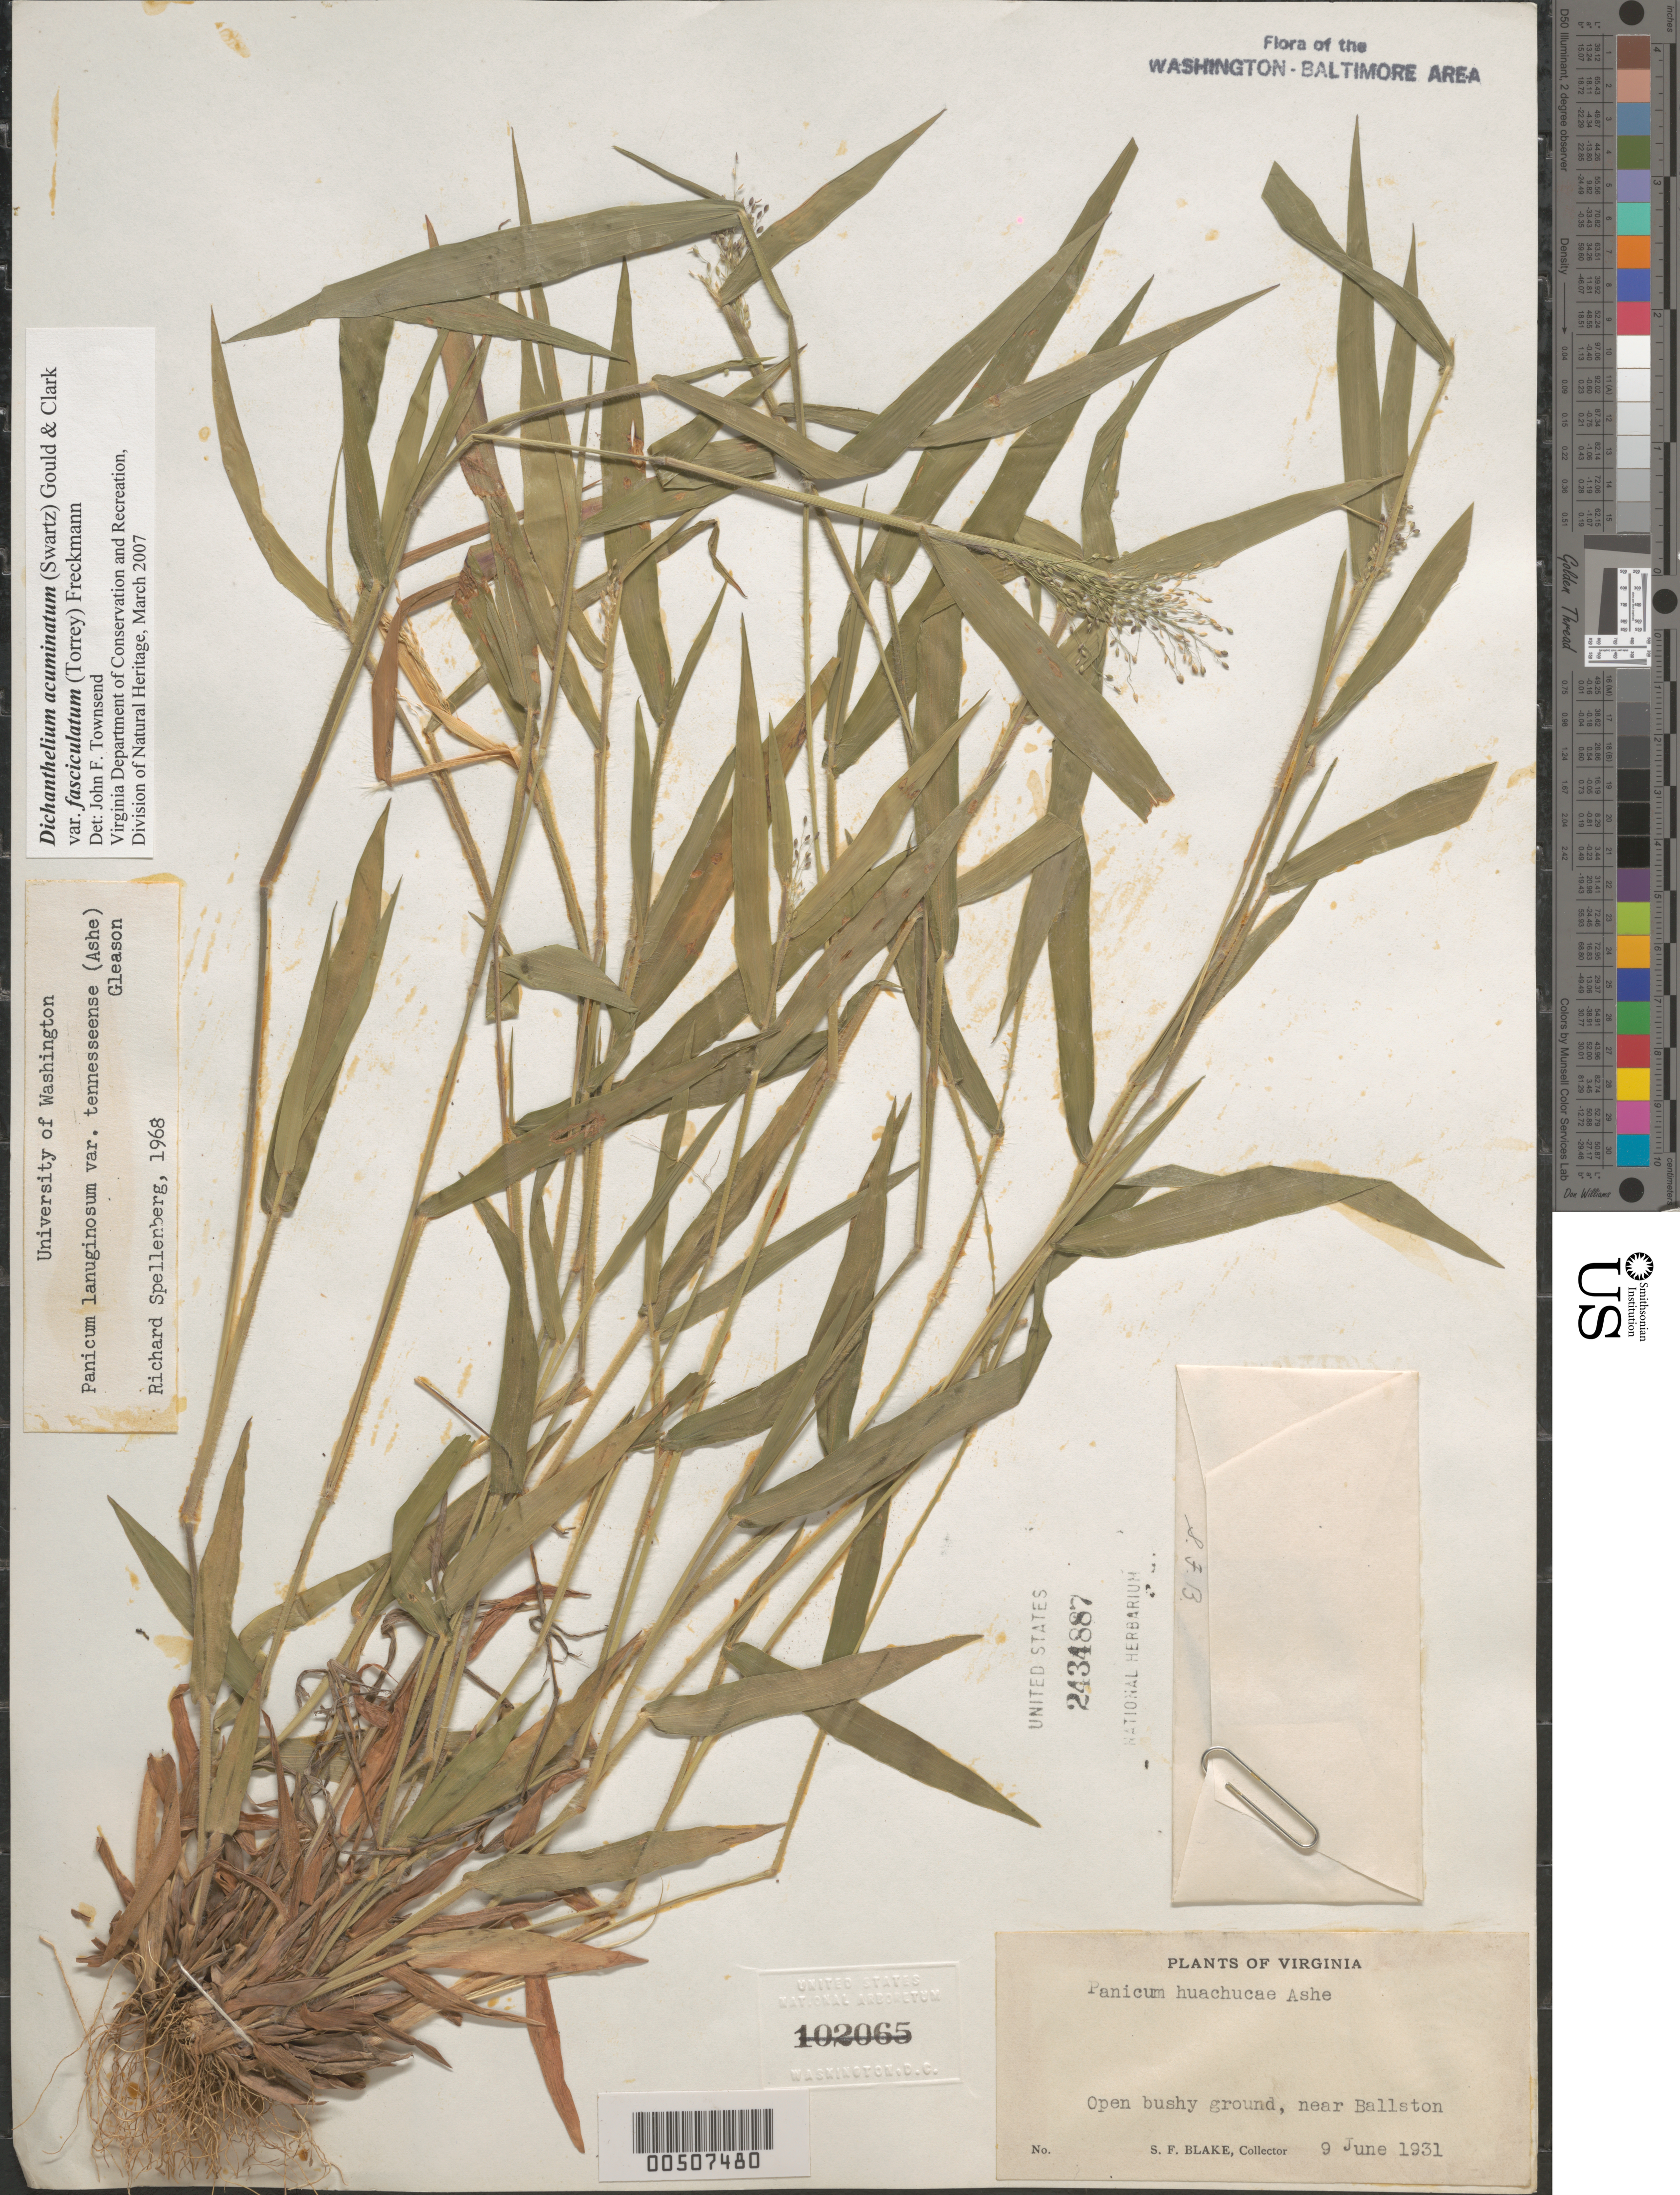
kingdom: Plantae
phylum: Tracheophyta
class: Liliopsida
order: Poales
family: Poaceae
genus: Dichanthelium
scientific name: Dichanthelium acuminatum var. fasciculatum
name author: (Torr.) Freckmann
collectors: S. Blake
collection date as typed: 09 Jun 1931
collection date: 1931-06-09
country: United States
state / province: Virginia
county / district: Arlington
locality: Near Ballston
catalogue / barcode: US 2434887